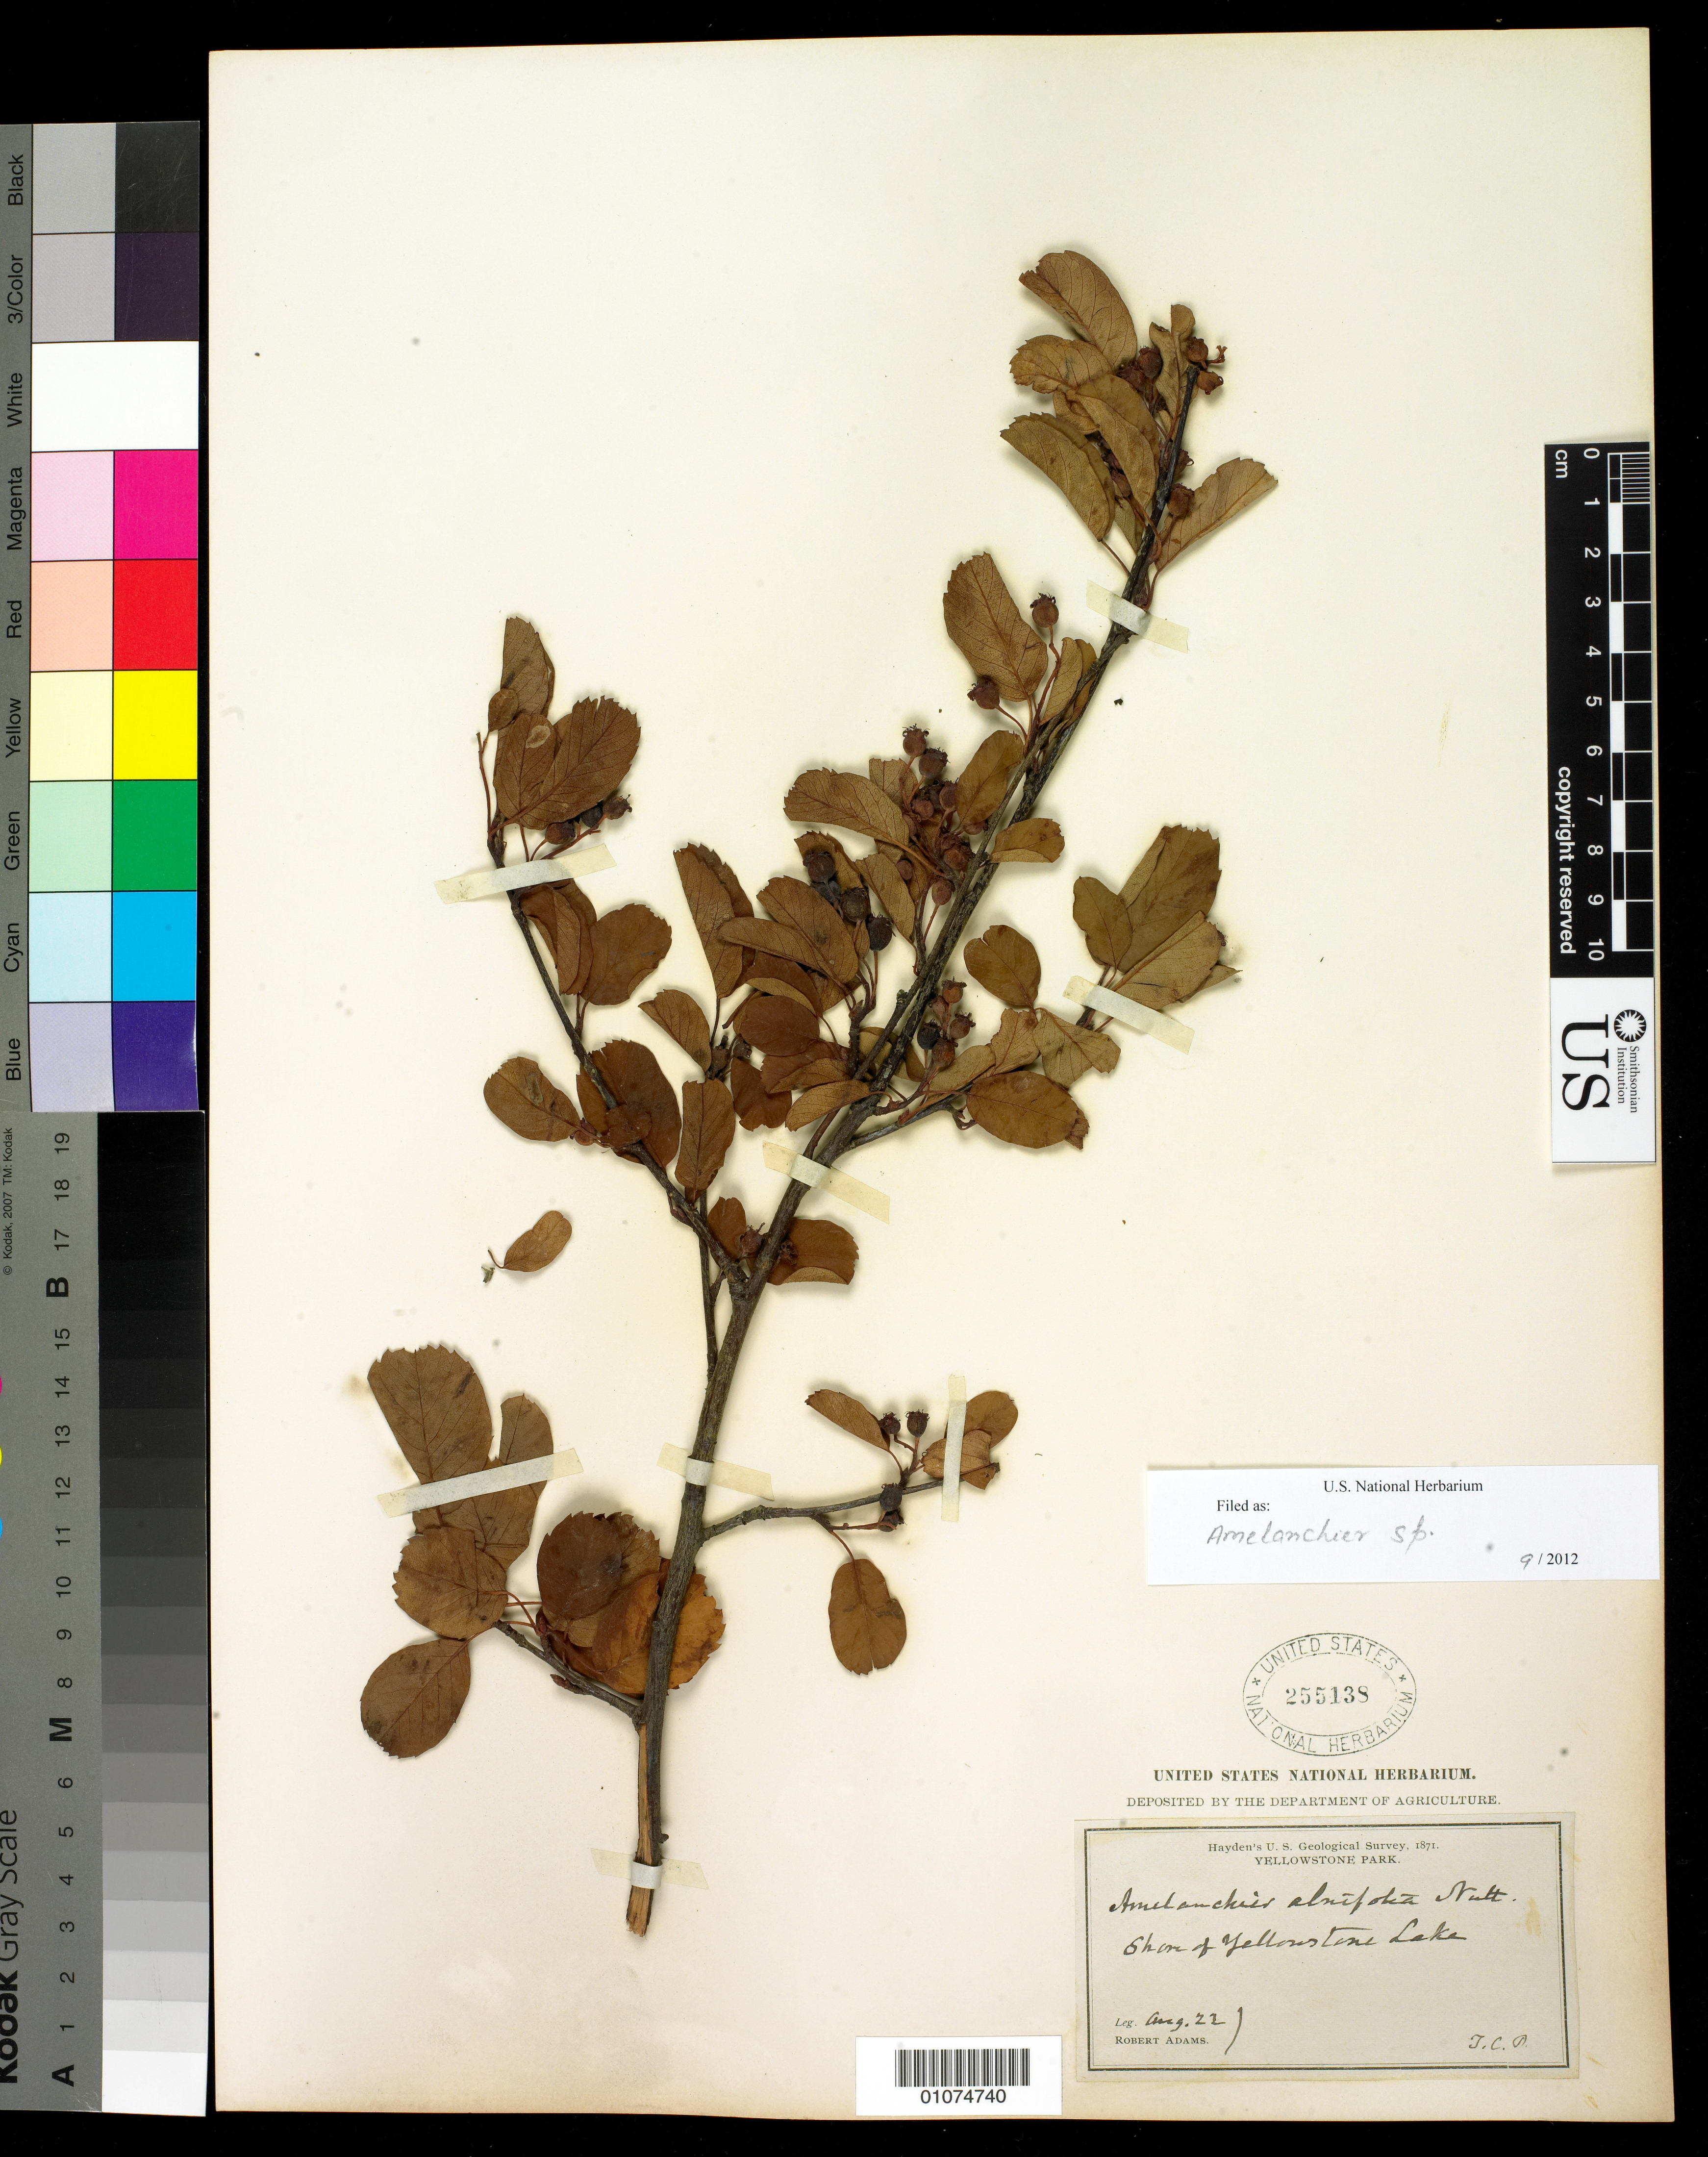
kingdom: Plantae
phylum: Tracheophyta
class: Magnoliopsida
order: Rosales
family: Rosaceae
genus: Amelanchier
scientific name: Amelanchier sp.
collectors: R. Adams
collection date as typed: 22 Aug 1871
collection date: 1871-08-22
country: United States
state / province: Wyoming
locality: Shore of Yellowstone Lake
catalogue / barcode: US 255138